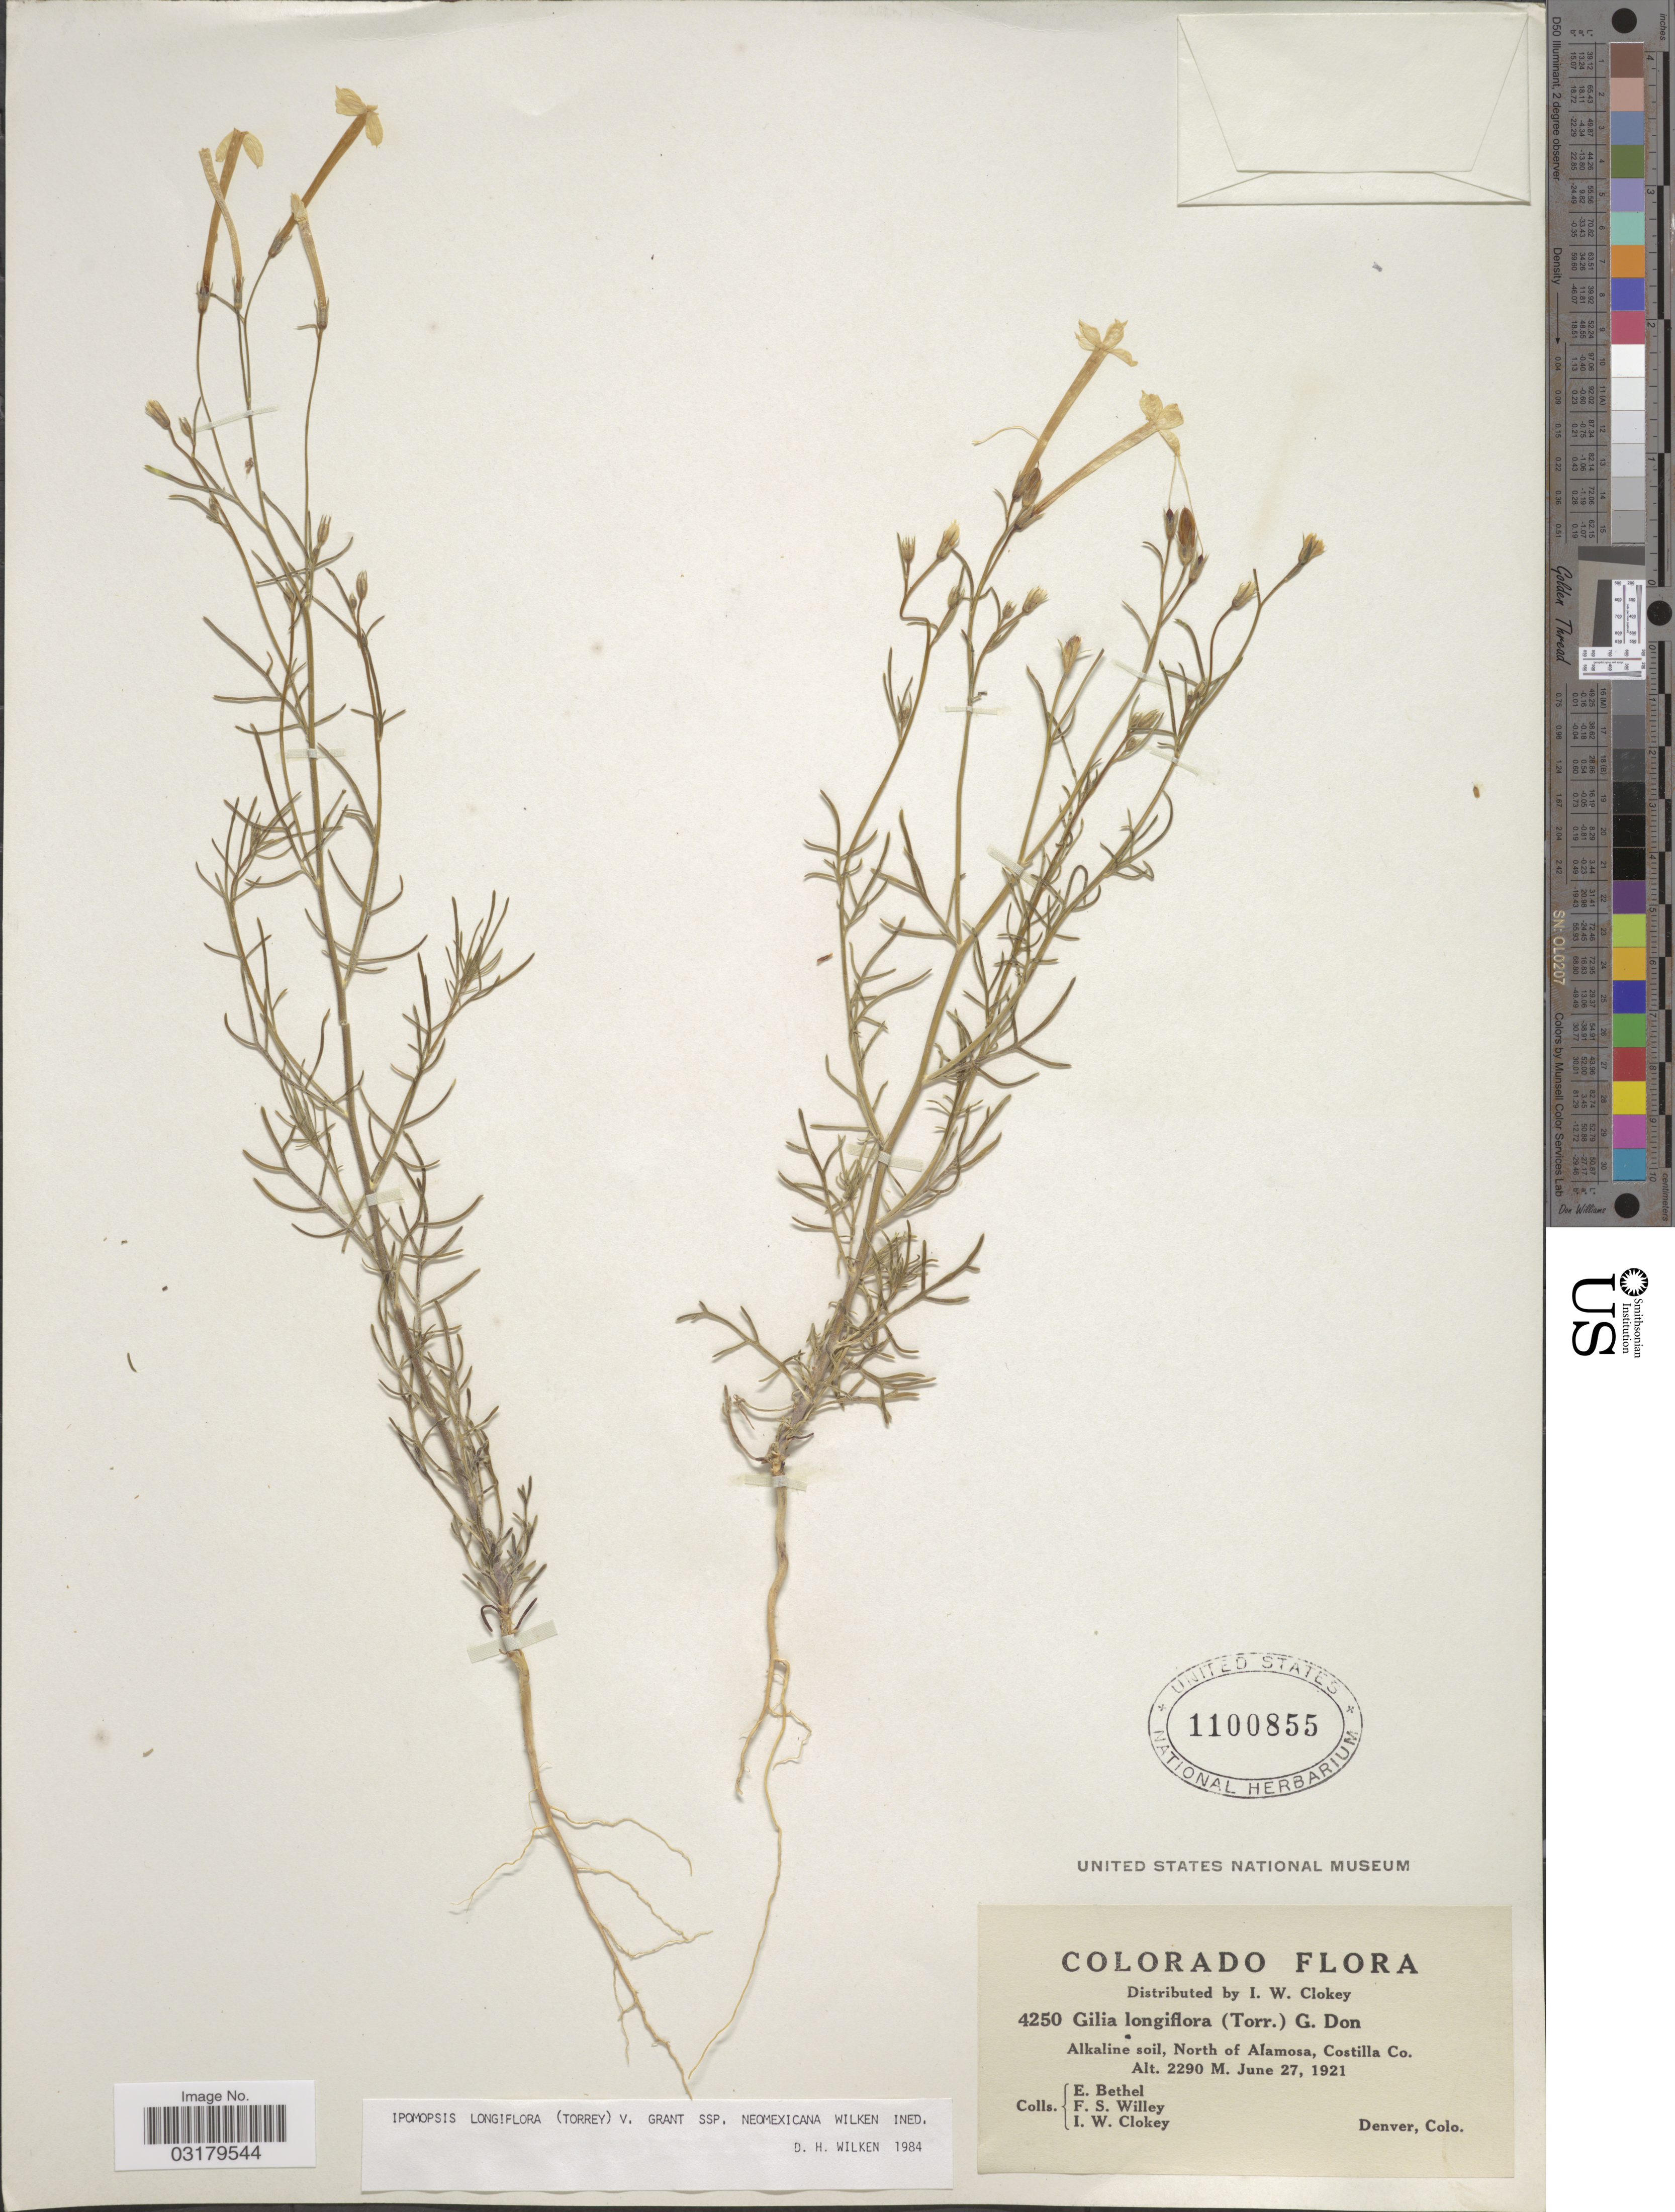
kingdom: Plantae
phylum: Tracheophyta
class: Magnoliopsida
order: Ericales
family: Polemoniaceae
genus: Ipomopsis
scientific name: Ipomopsis longiflora subsp. neomexicana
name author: (Torr.) V.E. Grant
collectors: E. Bethel, F. Willey & I. W. Clokey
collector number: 4250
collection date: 1921-06-27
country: United States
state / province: Colorado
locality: Alkaline soil, North of Alamosa, Costilla Co.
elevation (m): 2290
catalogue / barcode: US 1100855